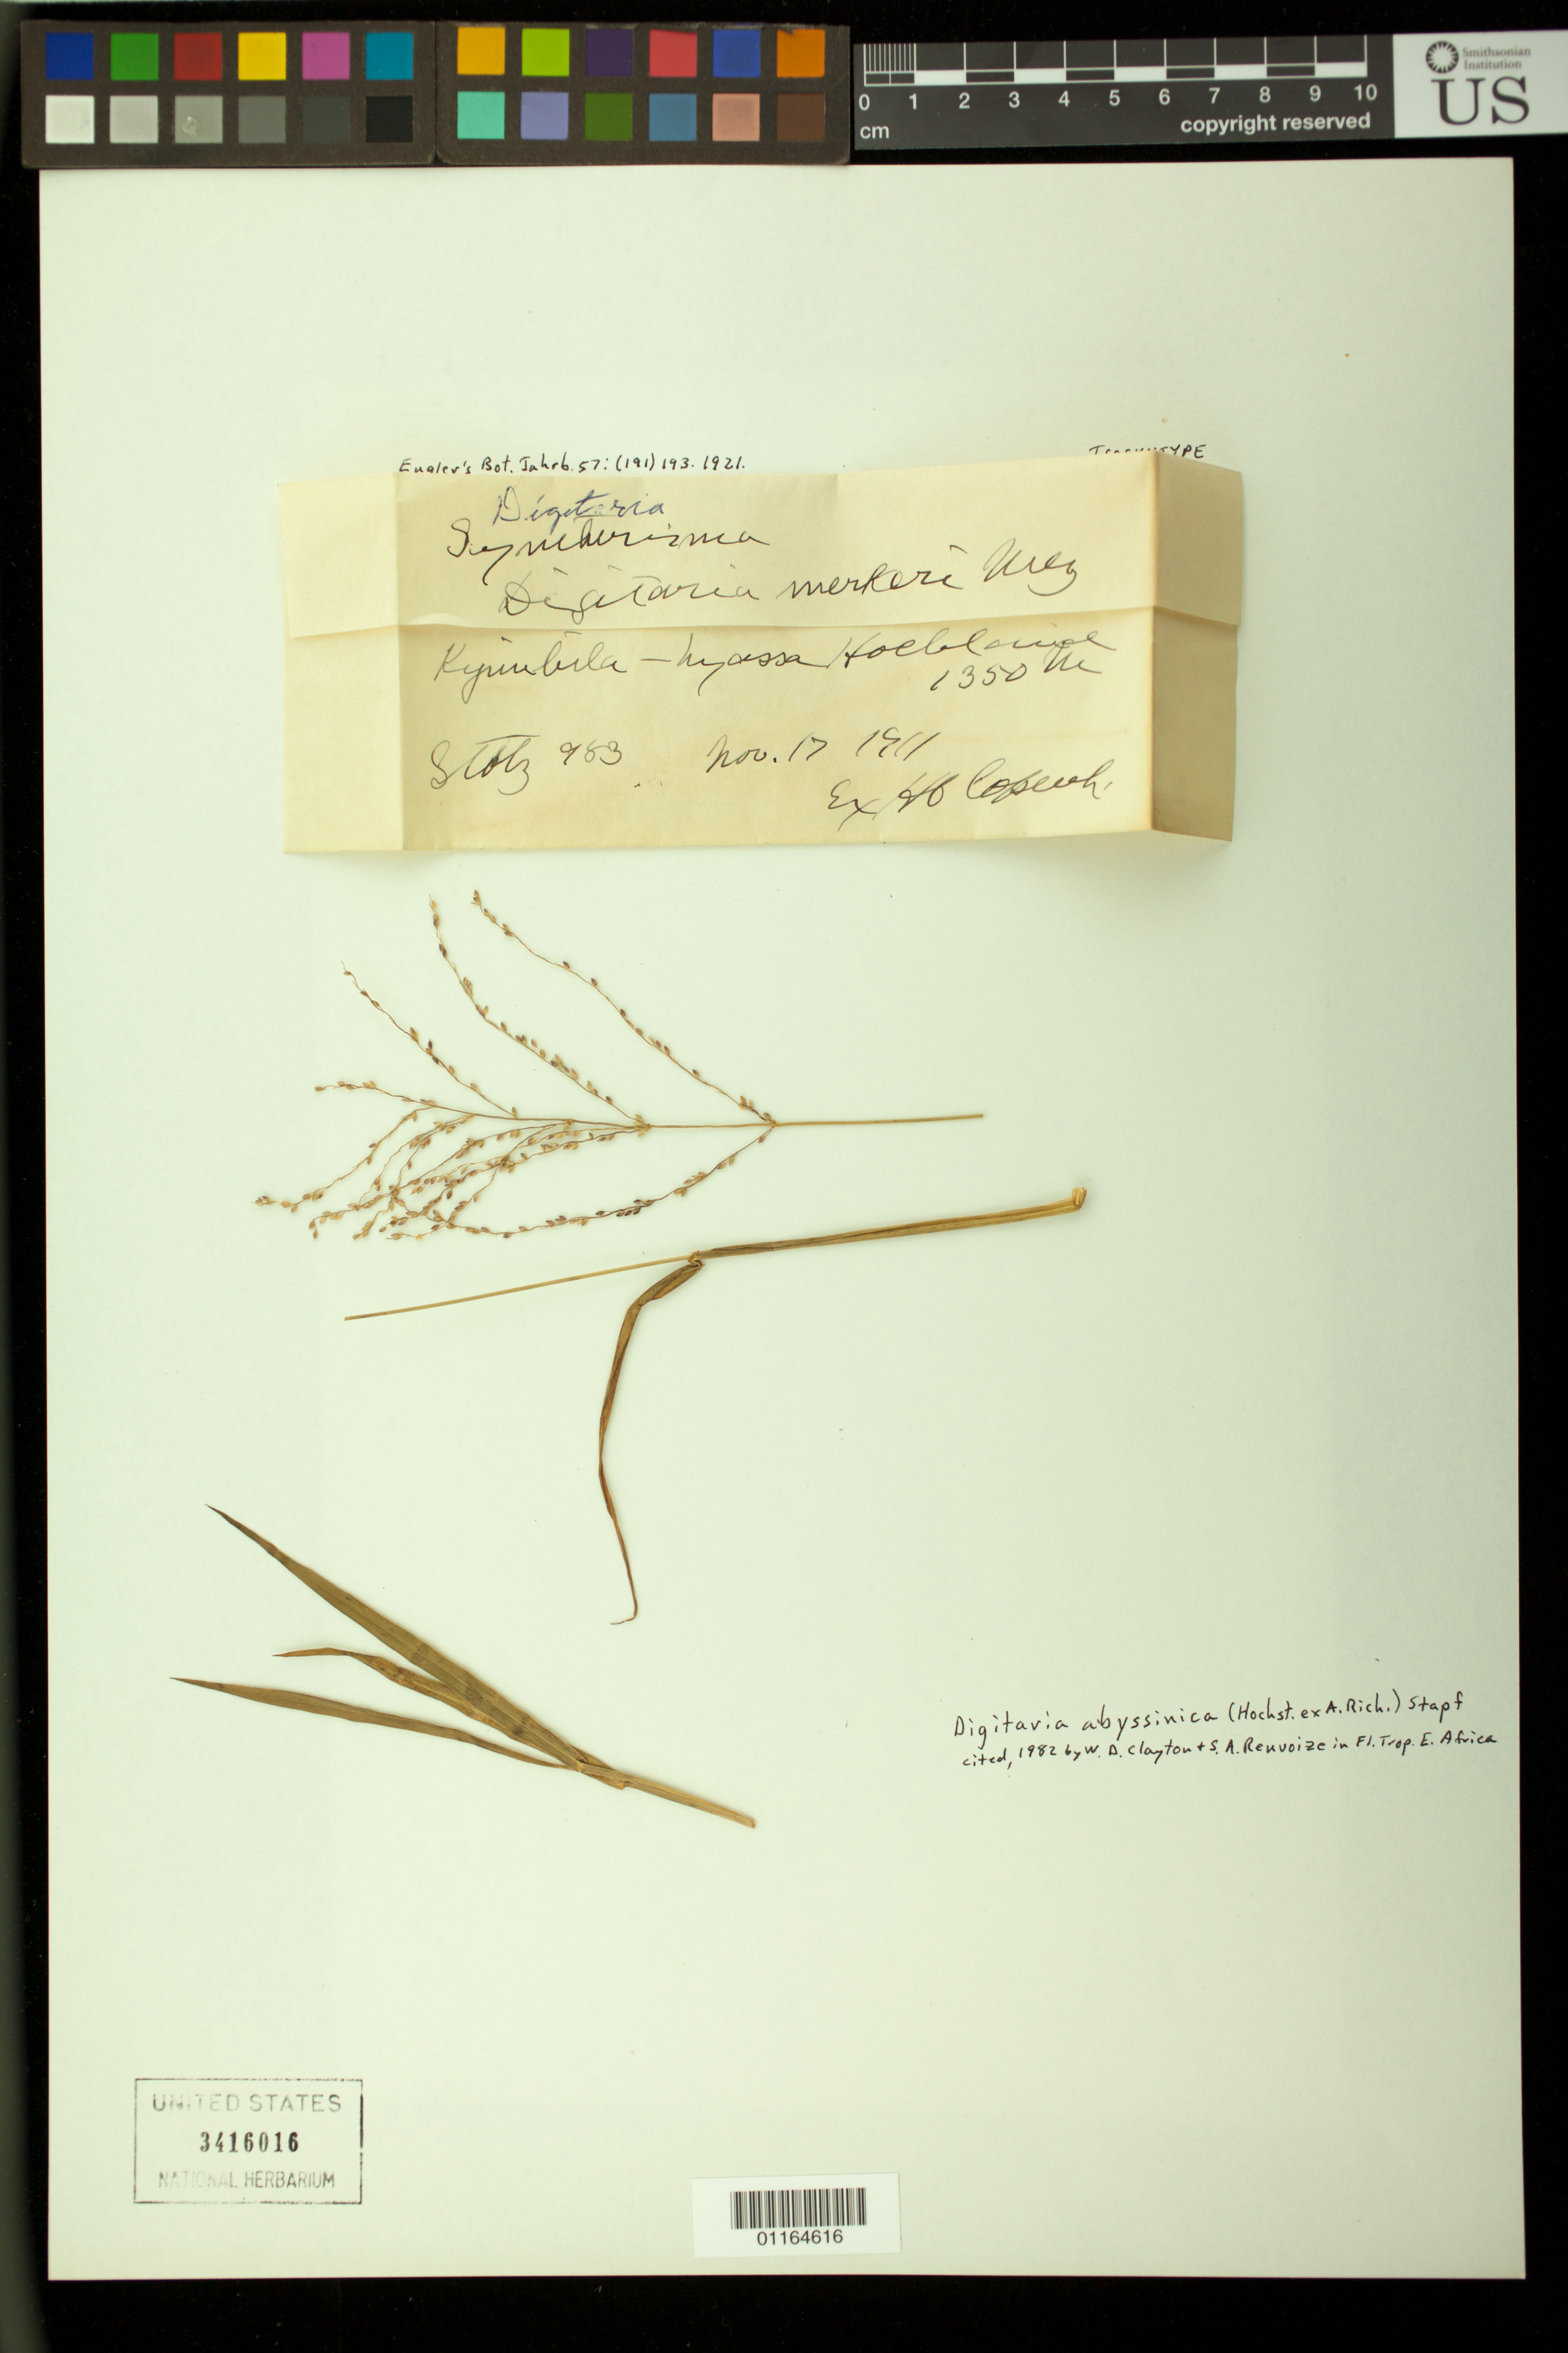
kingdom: Plantae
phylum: Tracheophyta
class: Liliopsida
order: Poales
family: Poaceae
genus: Digitaria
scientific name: Digitaria merkeri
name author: Mez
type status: Isosyntype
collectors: A. Stolz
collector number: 983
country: Tanzania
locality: Nyassa Hochland Kyimbila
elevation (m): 1350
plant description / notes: Fragmentary material of type specimen ex herb. Copenh.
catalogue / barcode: US 3416016